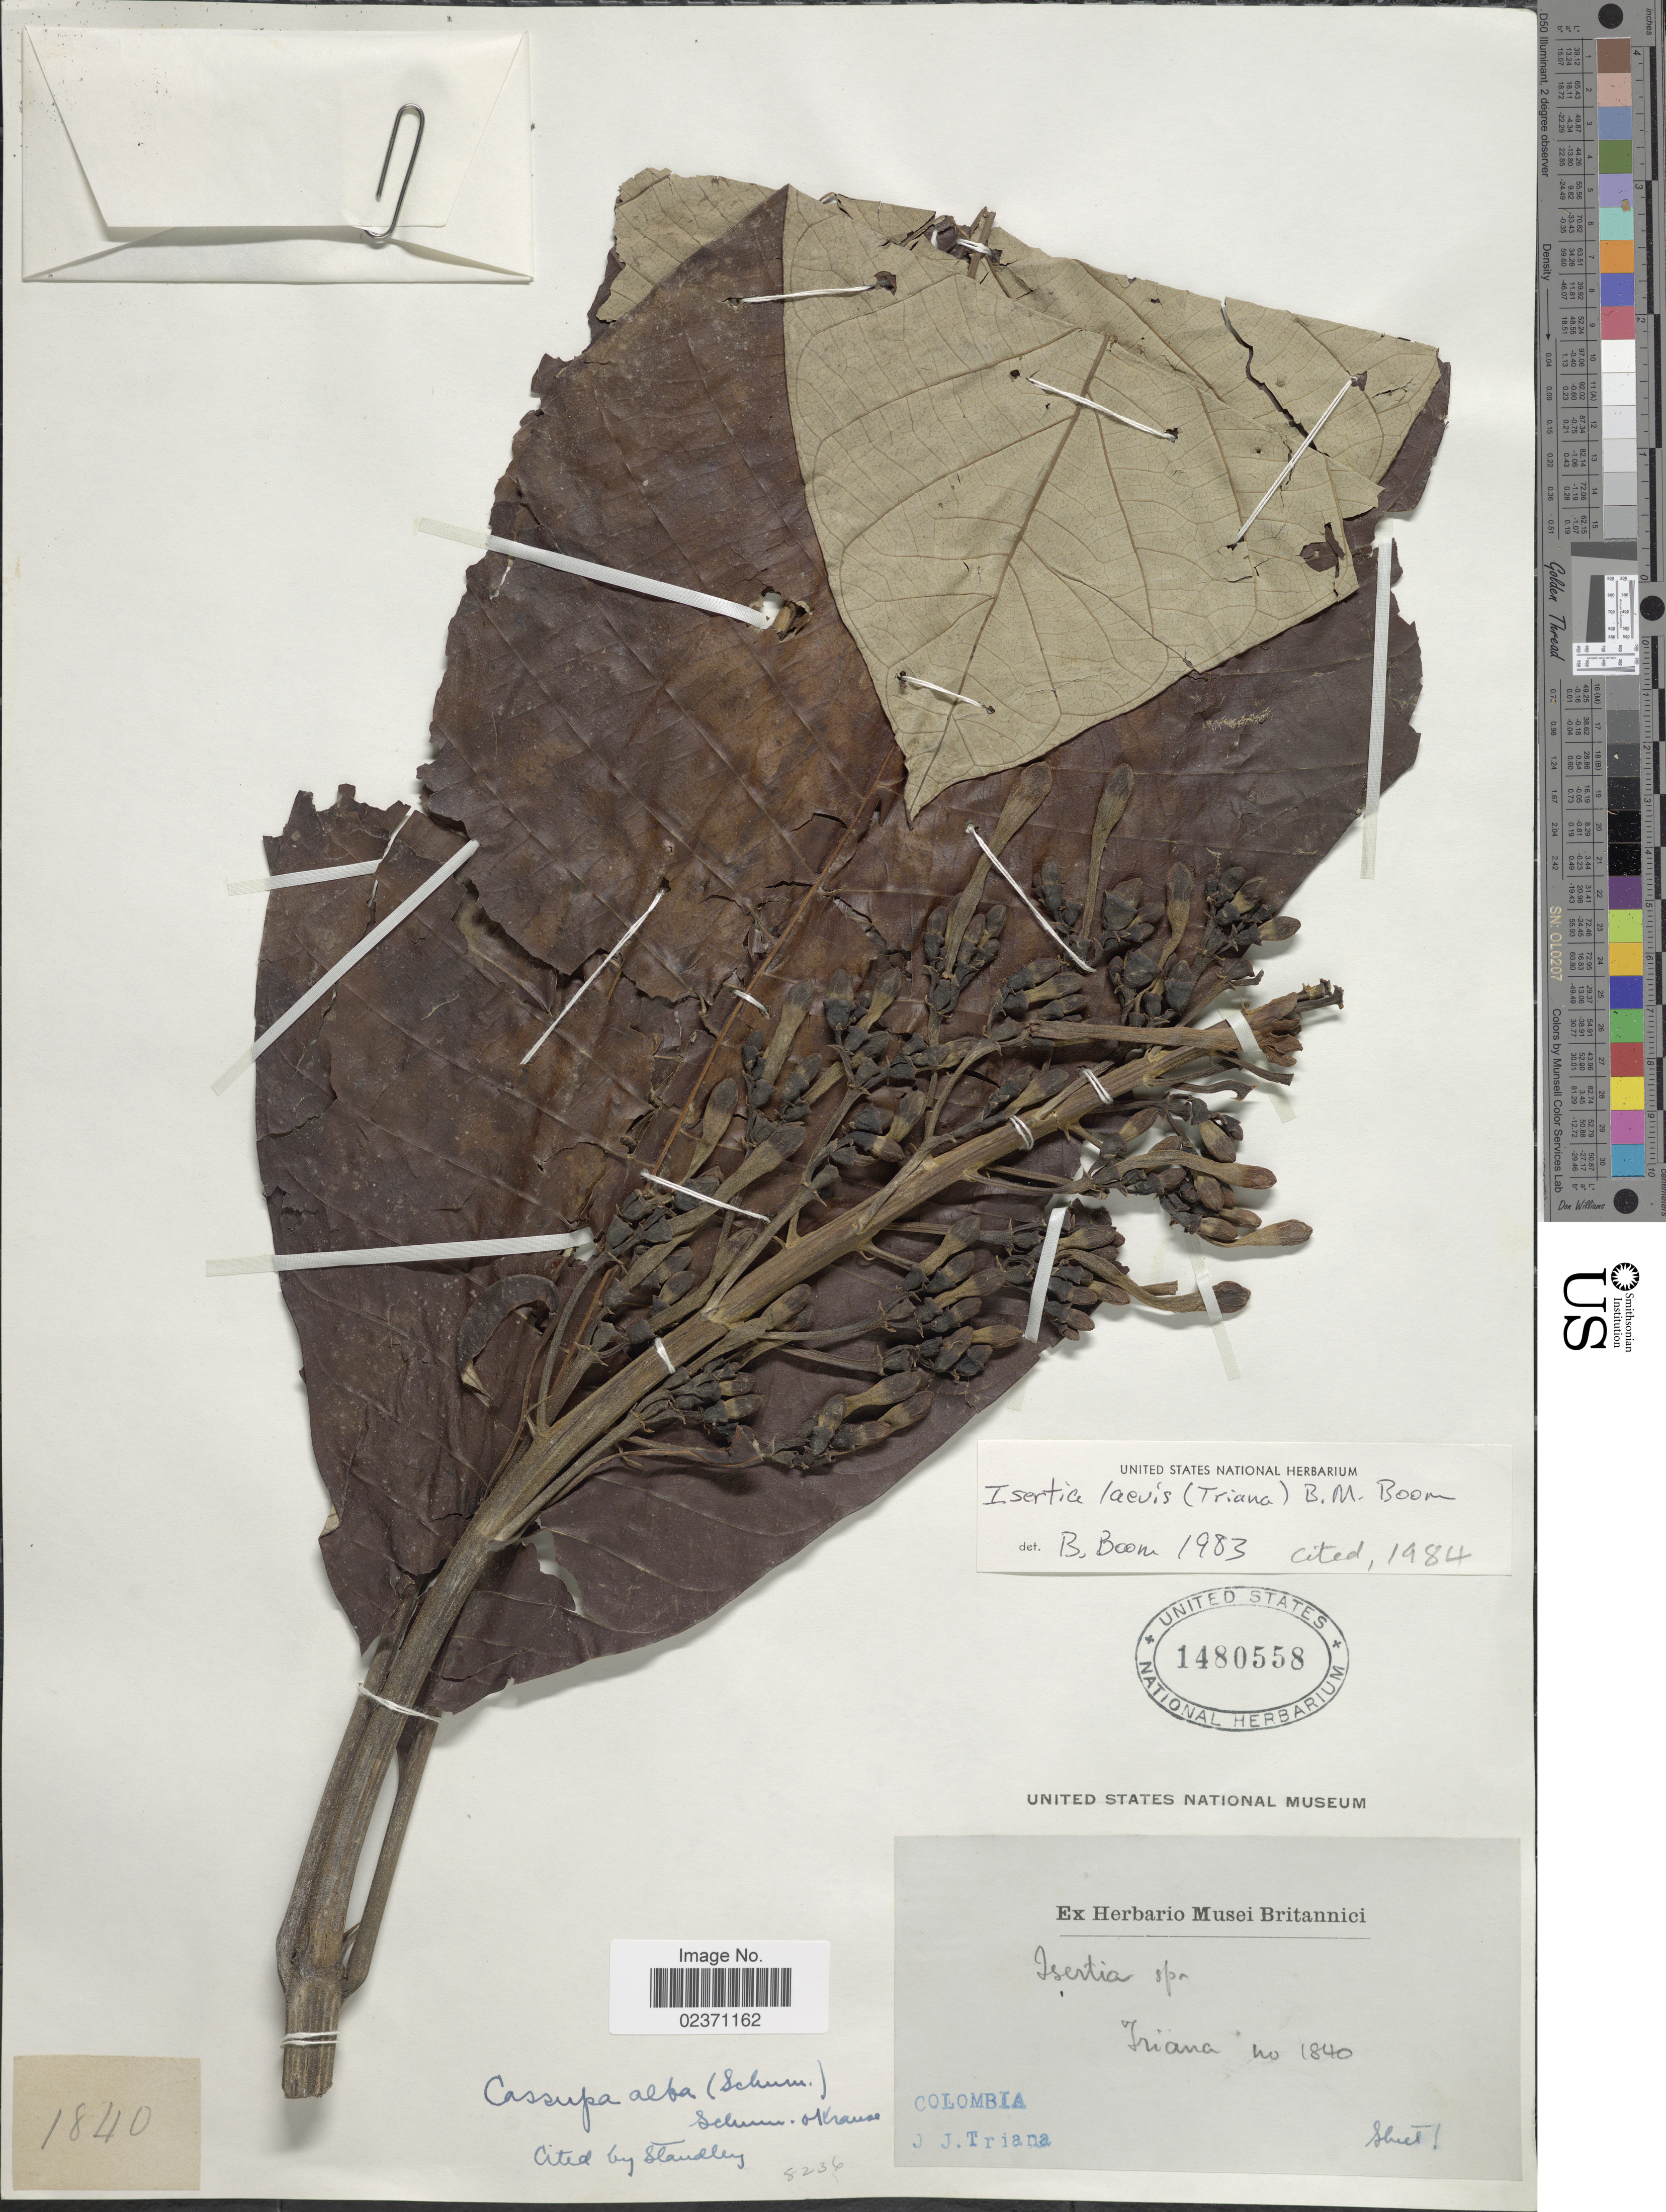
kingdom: Plantae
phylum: Tracheophyta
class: Magnoliopsida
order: Gentianales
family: Rubiaceae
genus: Isertia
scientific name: Isertia laevis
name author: (Triana) B.M. Boom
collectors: J. J. Triana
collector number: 1840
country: Colombia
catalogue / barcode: US 1480558